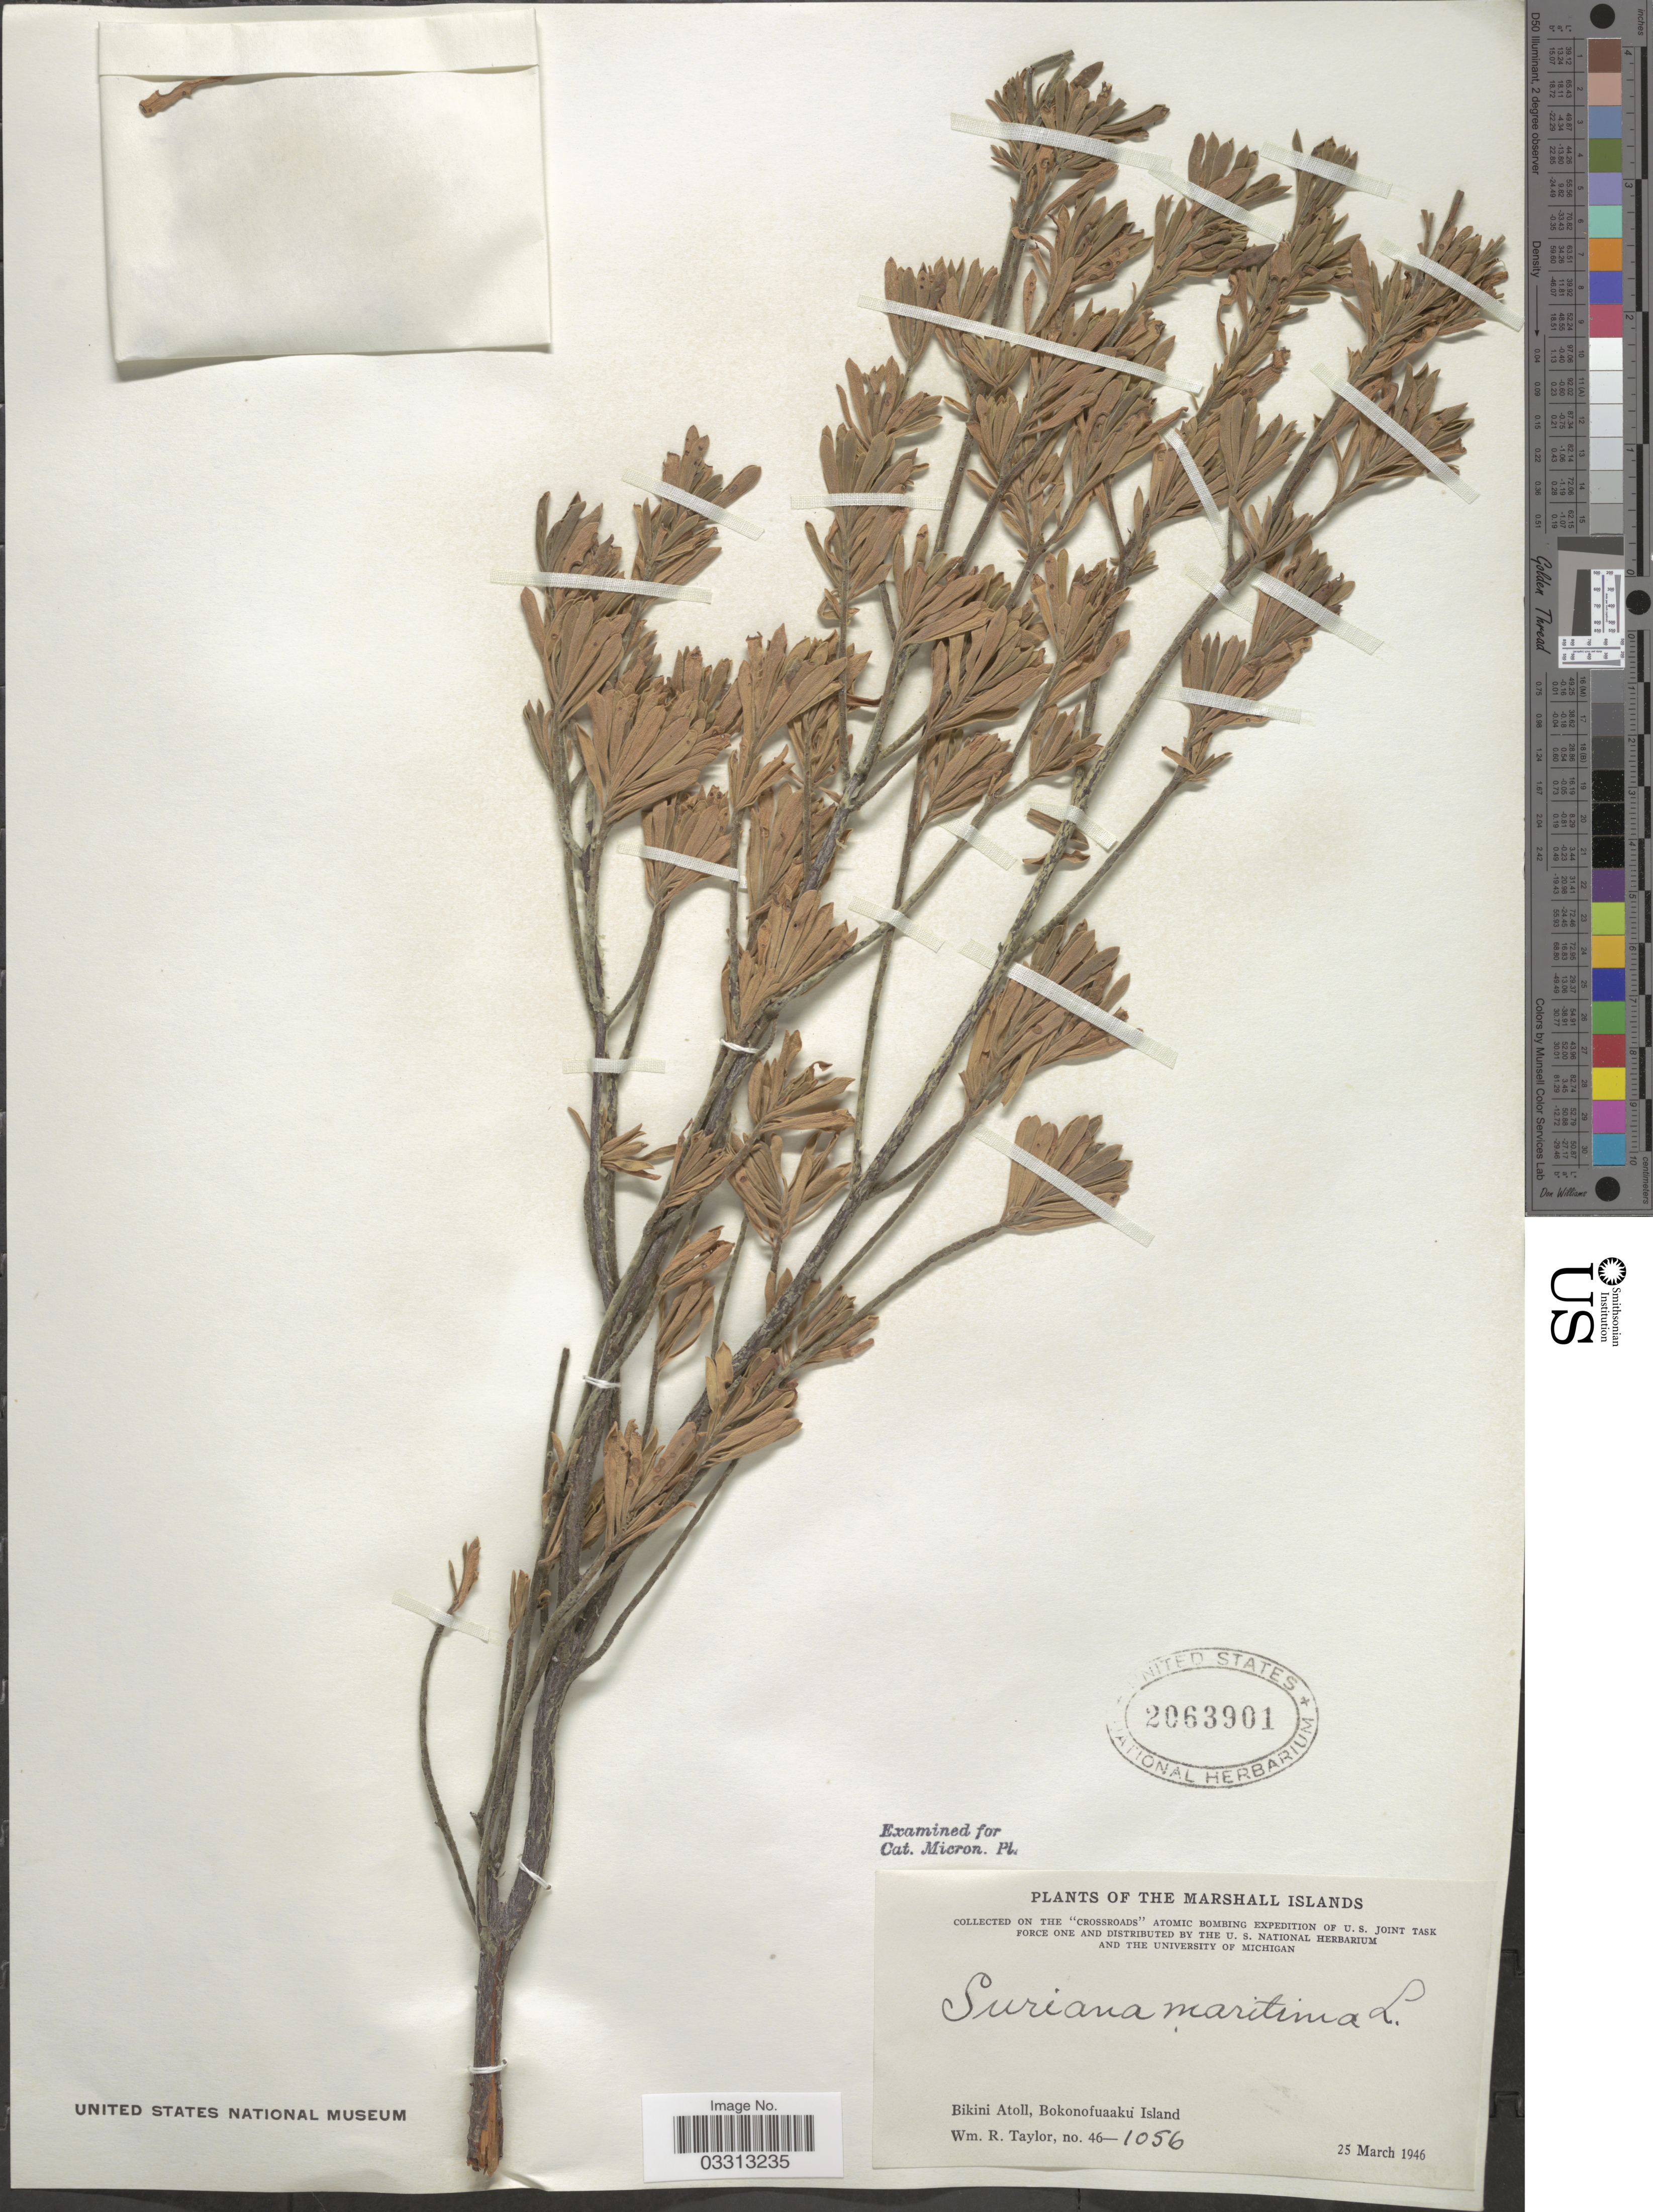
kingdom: Plantae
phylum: Tracheophyta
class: Magnoliopsida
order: Fabales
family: Surianaceae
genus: Suriana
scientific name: Suriana maritima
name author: L.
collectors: W. R. Taylor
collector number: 46-1056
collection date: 1946-03-25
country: Marshall Islands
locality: Bikini Atoll, Bokonofuaaku Island.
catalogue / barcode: US 2063901